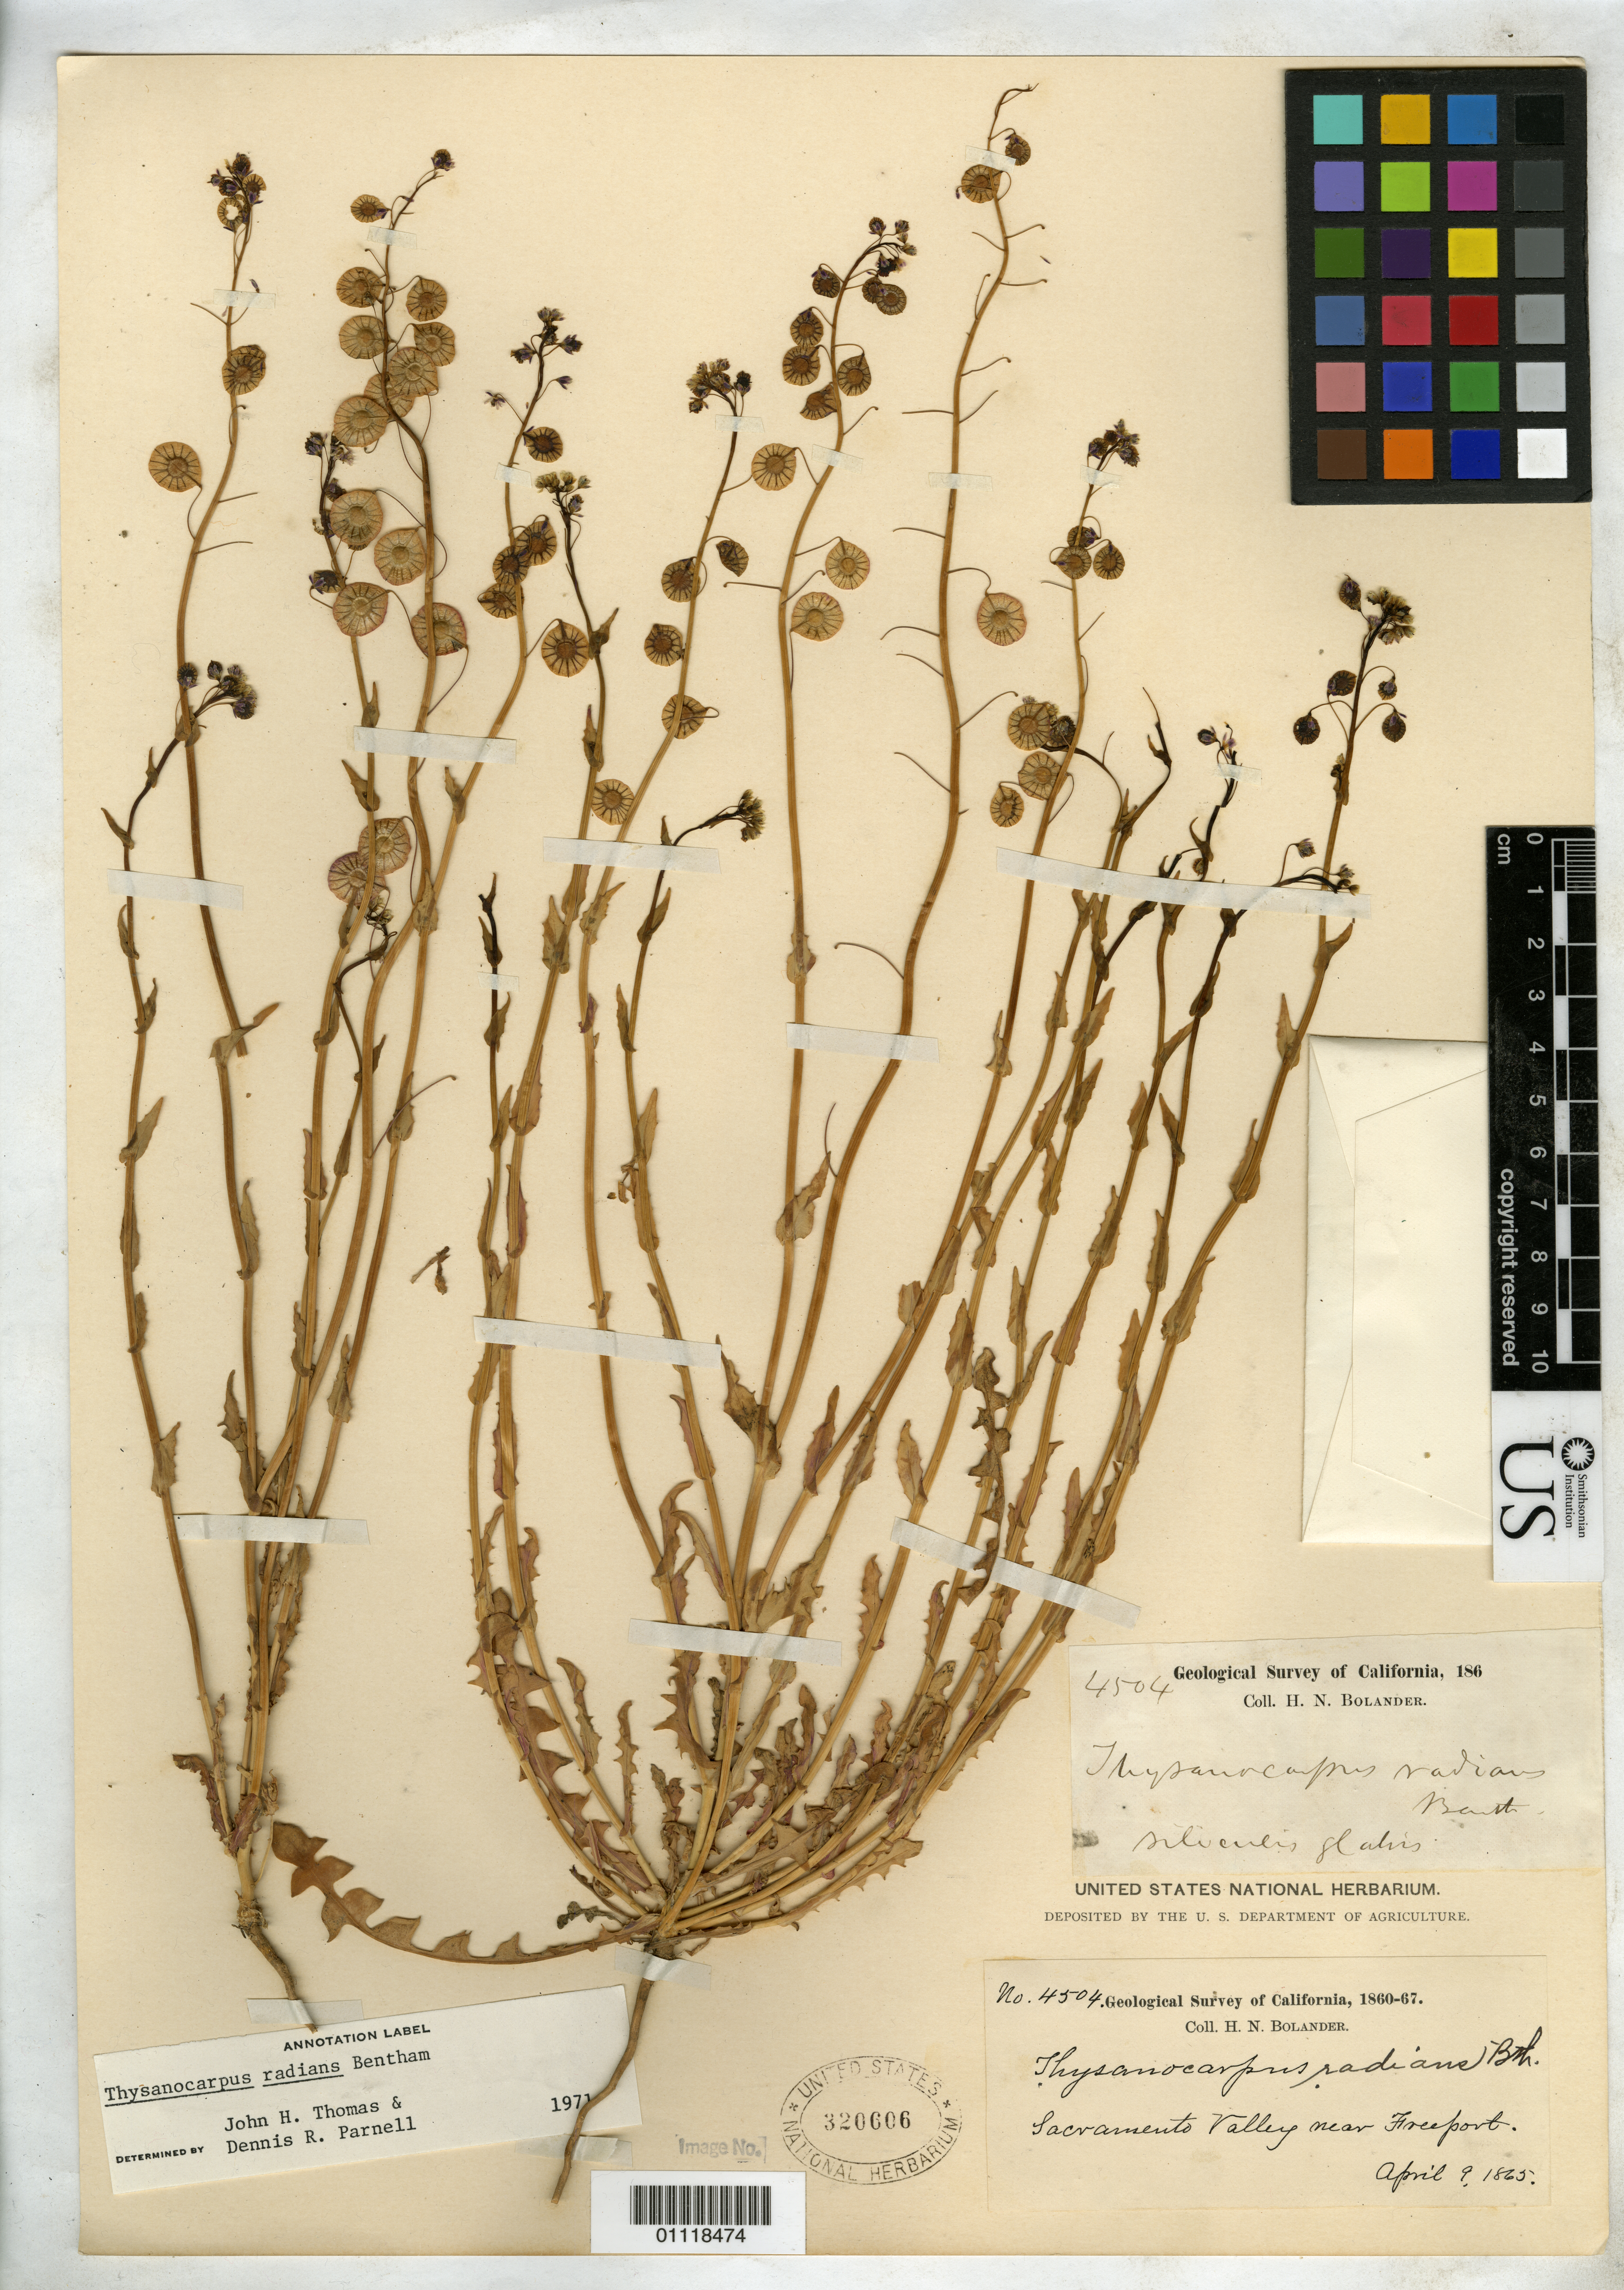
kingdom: Plantae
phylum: Tracheophyta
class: Magnoliopsida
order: Brassicales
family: Brassicaceae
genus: Thysanocarpus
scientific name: Thysanocarpus radians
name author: Benth.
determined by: Thomas, J. H.; Parnell, D. R.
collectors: H. Bolander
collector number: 4504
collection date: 1865-04-09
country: United States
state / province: California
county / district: Sacramento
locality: Sacramento Valley, near Freeport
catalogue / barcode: US 320606